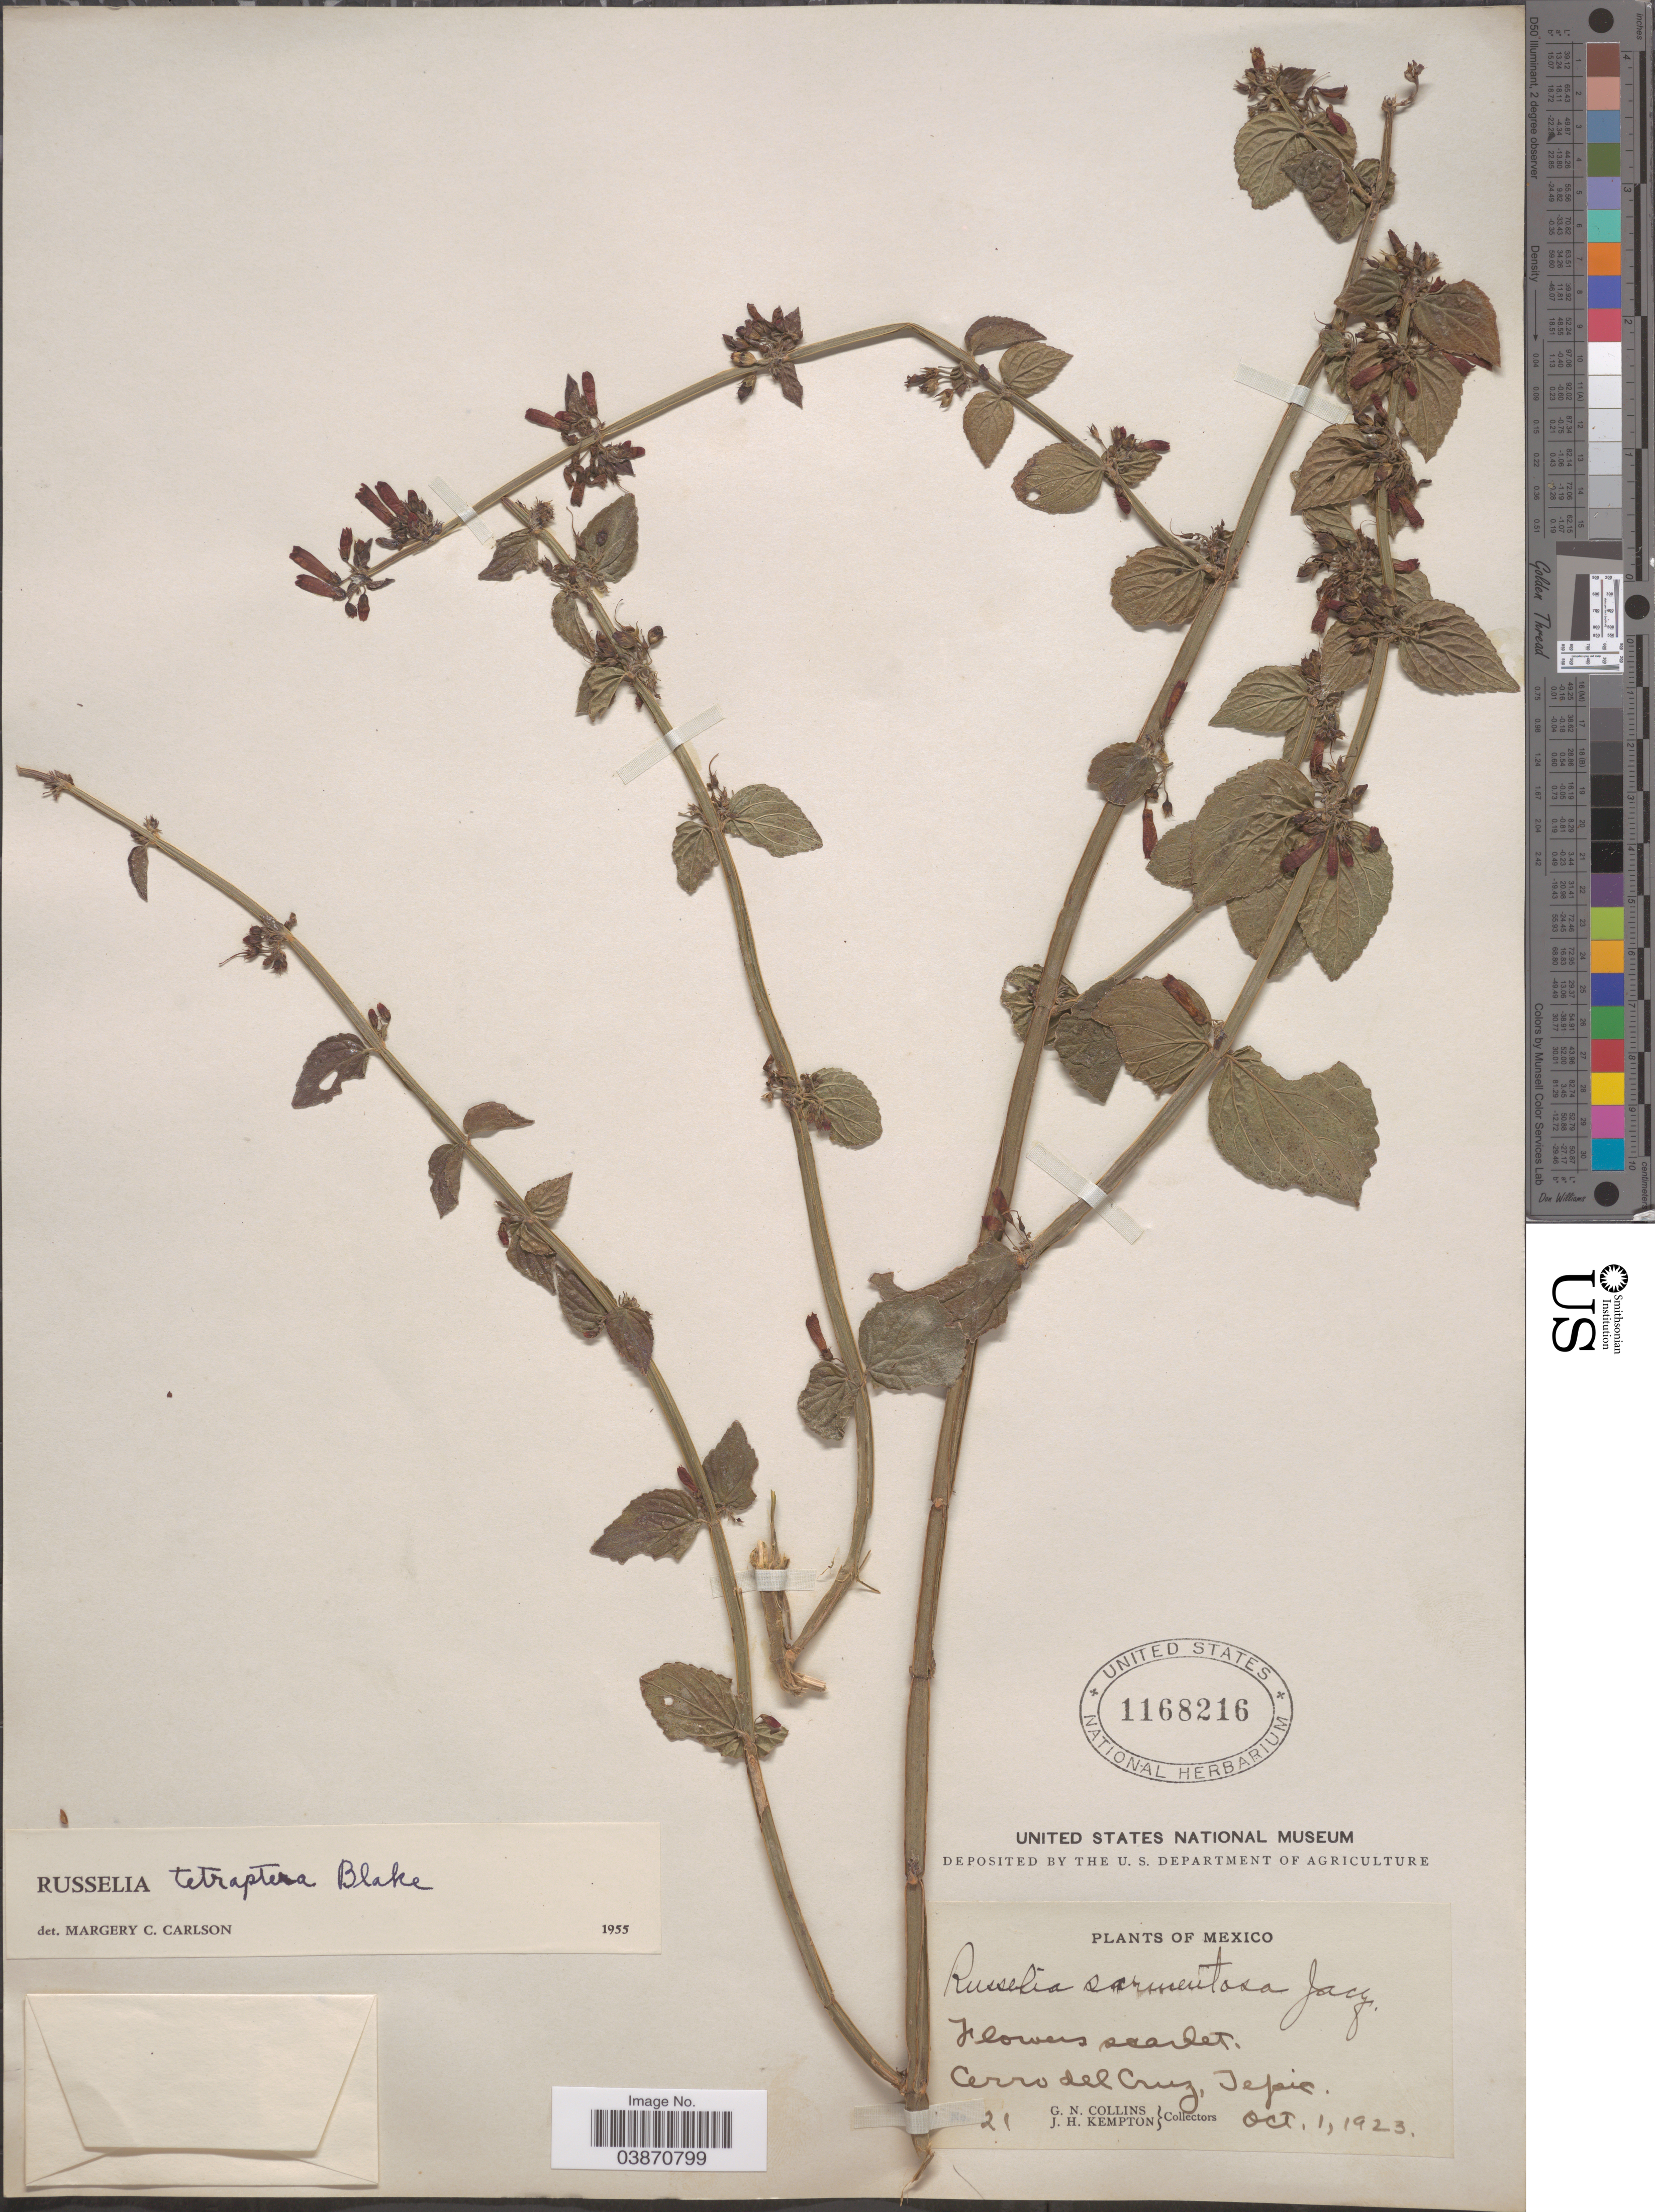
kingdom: Plantae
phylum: Tracheophyta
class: Magnoliopsida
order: Lamiales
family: Plantaginaceae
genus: Russelia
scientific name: Russelia tetraptera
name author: S.F. Blake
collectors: G. Collins & J. H. Kempton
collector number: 21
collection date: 1923-10-01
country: Mexico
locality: Cerro del Cruz, Tepic.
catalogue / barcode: US 1168216